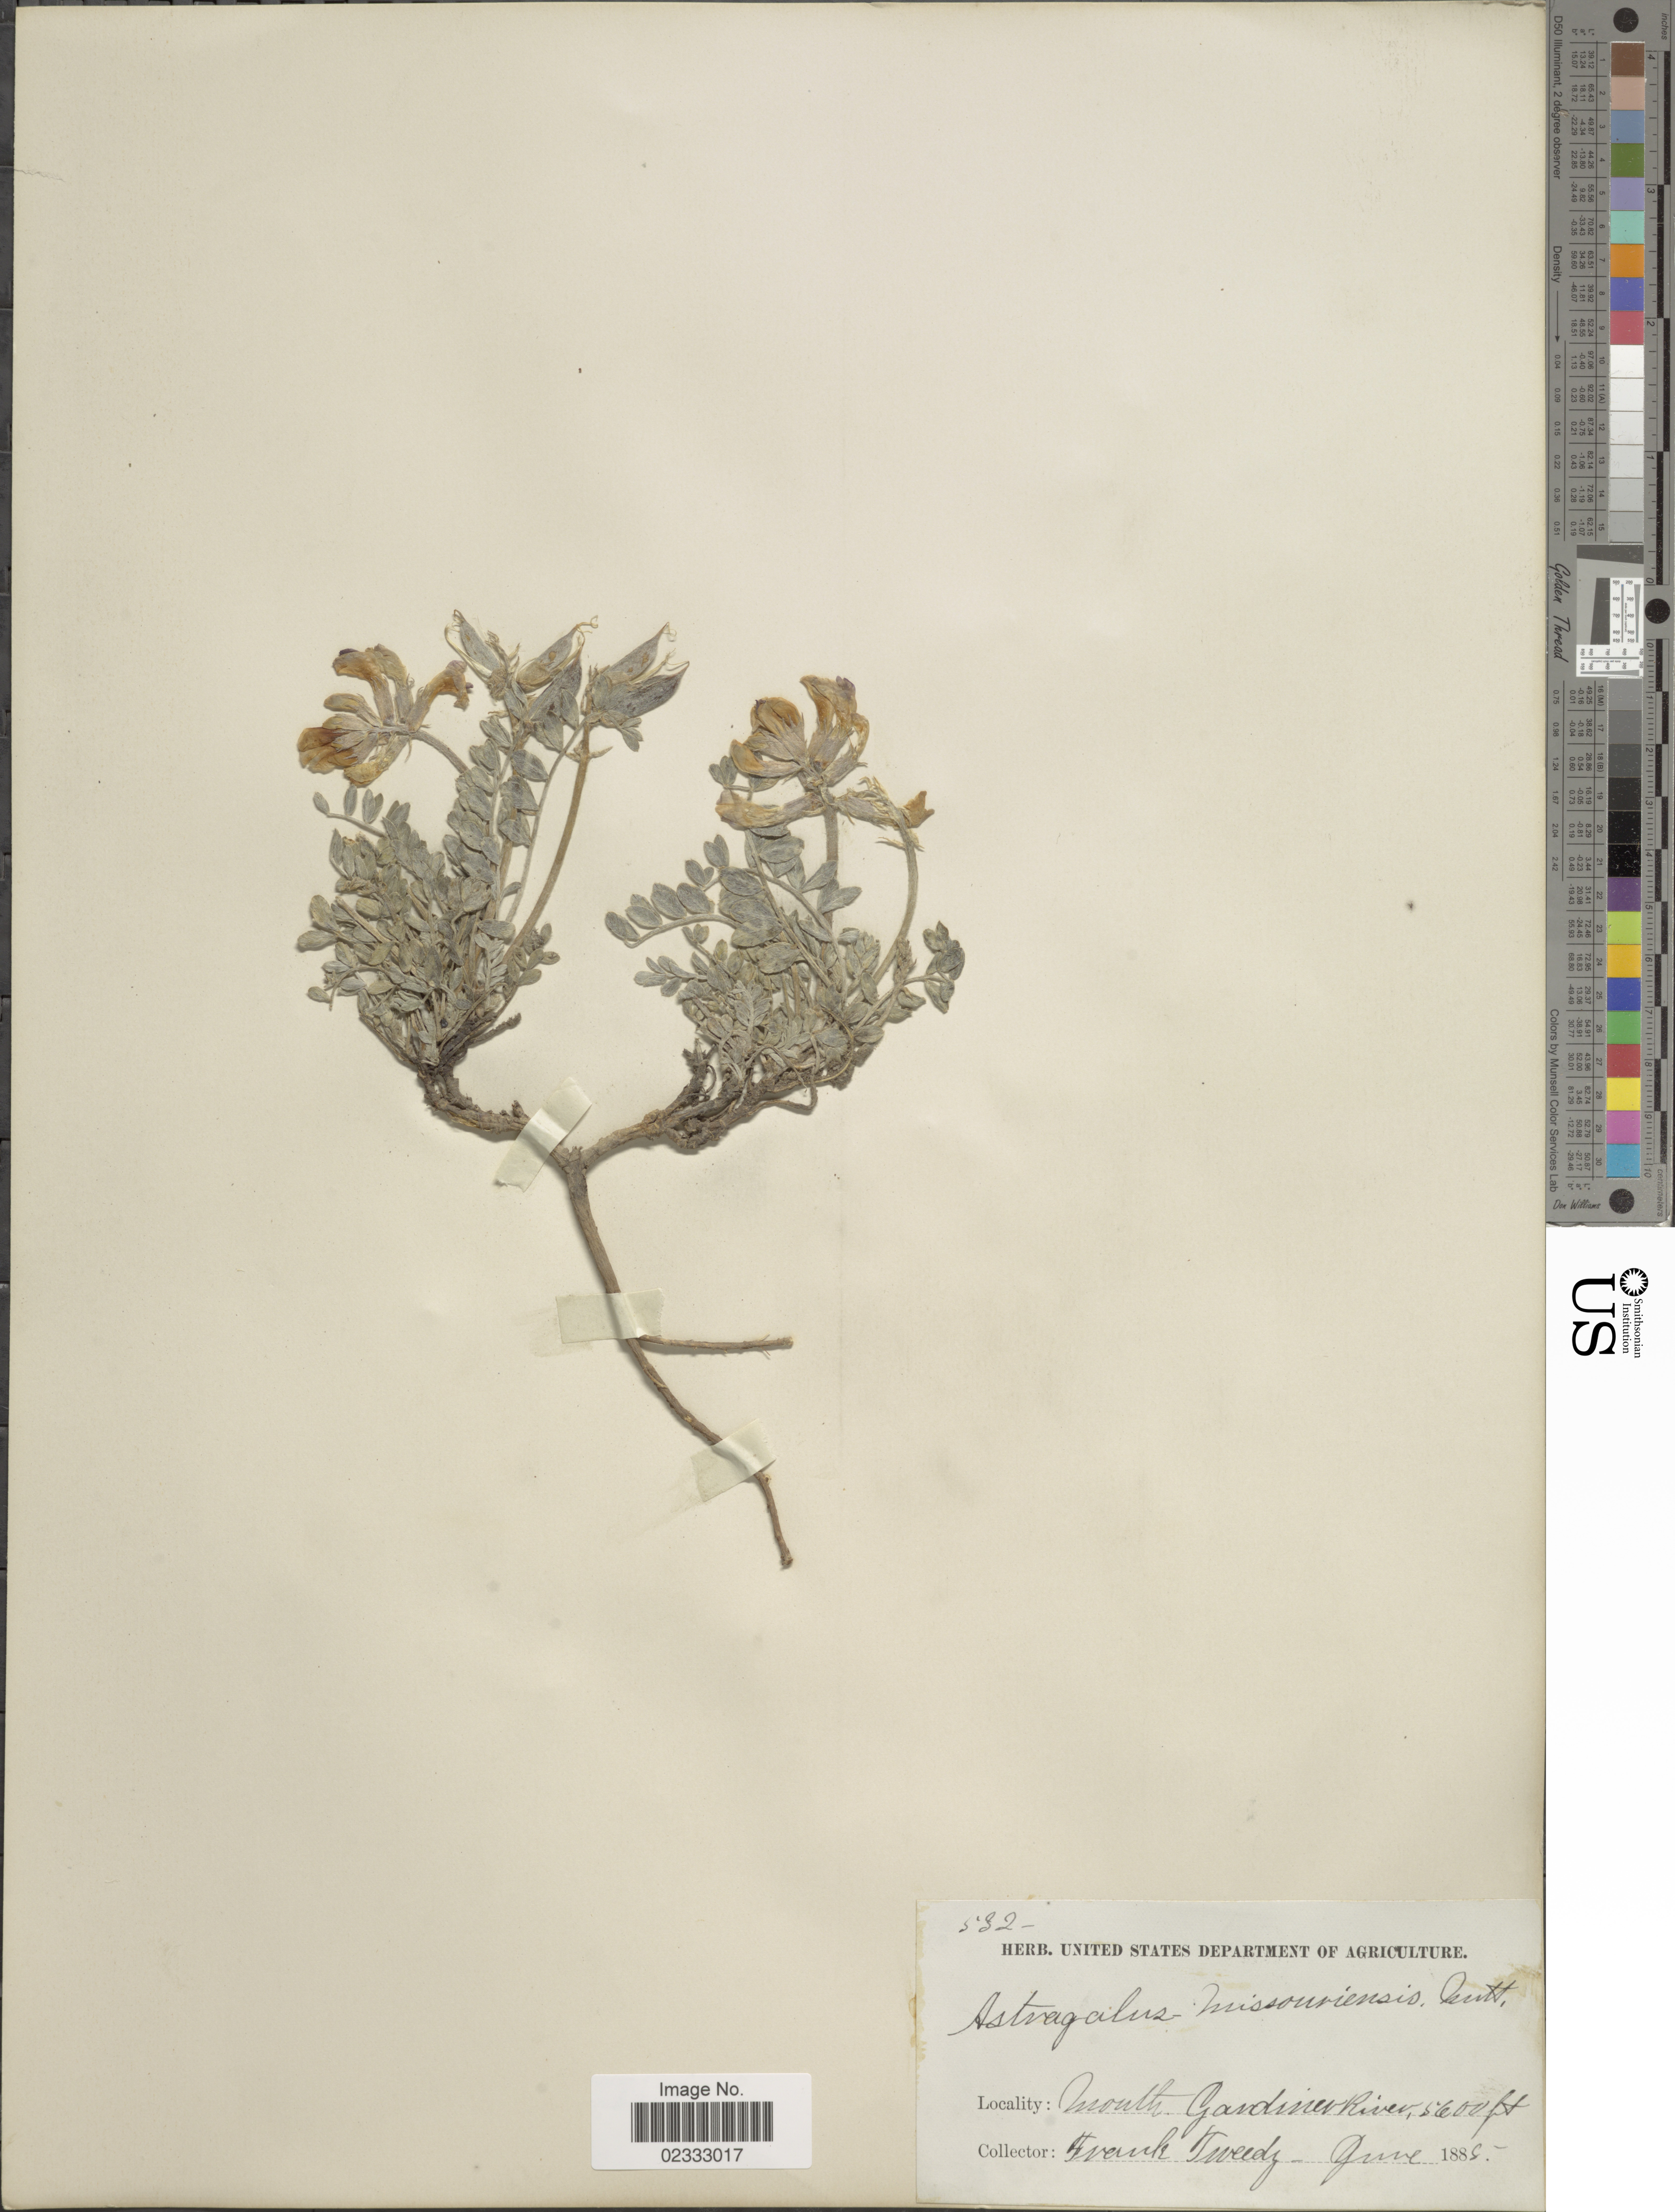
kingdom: Plantae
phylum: Tracheophyta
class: Magnoliopsida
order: Fabales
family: Fabaceae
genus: Astragalus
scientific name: Astragalus missouriensis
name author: Nutt.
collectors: F. Tweedy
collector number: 532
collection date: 1885-06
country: United States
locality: Mouth of Gardiner River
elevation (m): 1707